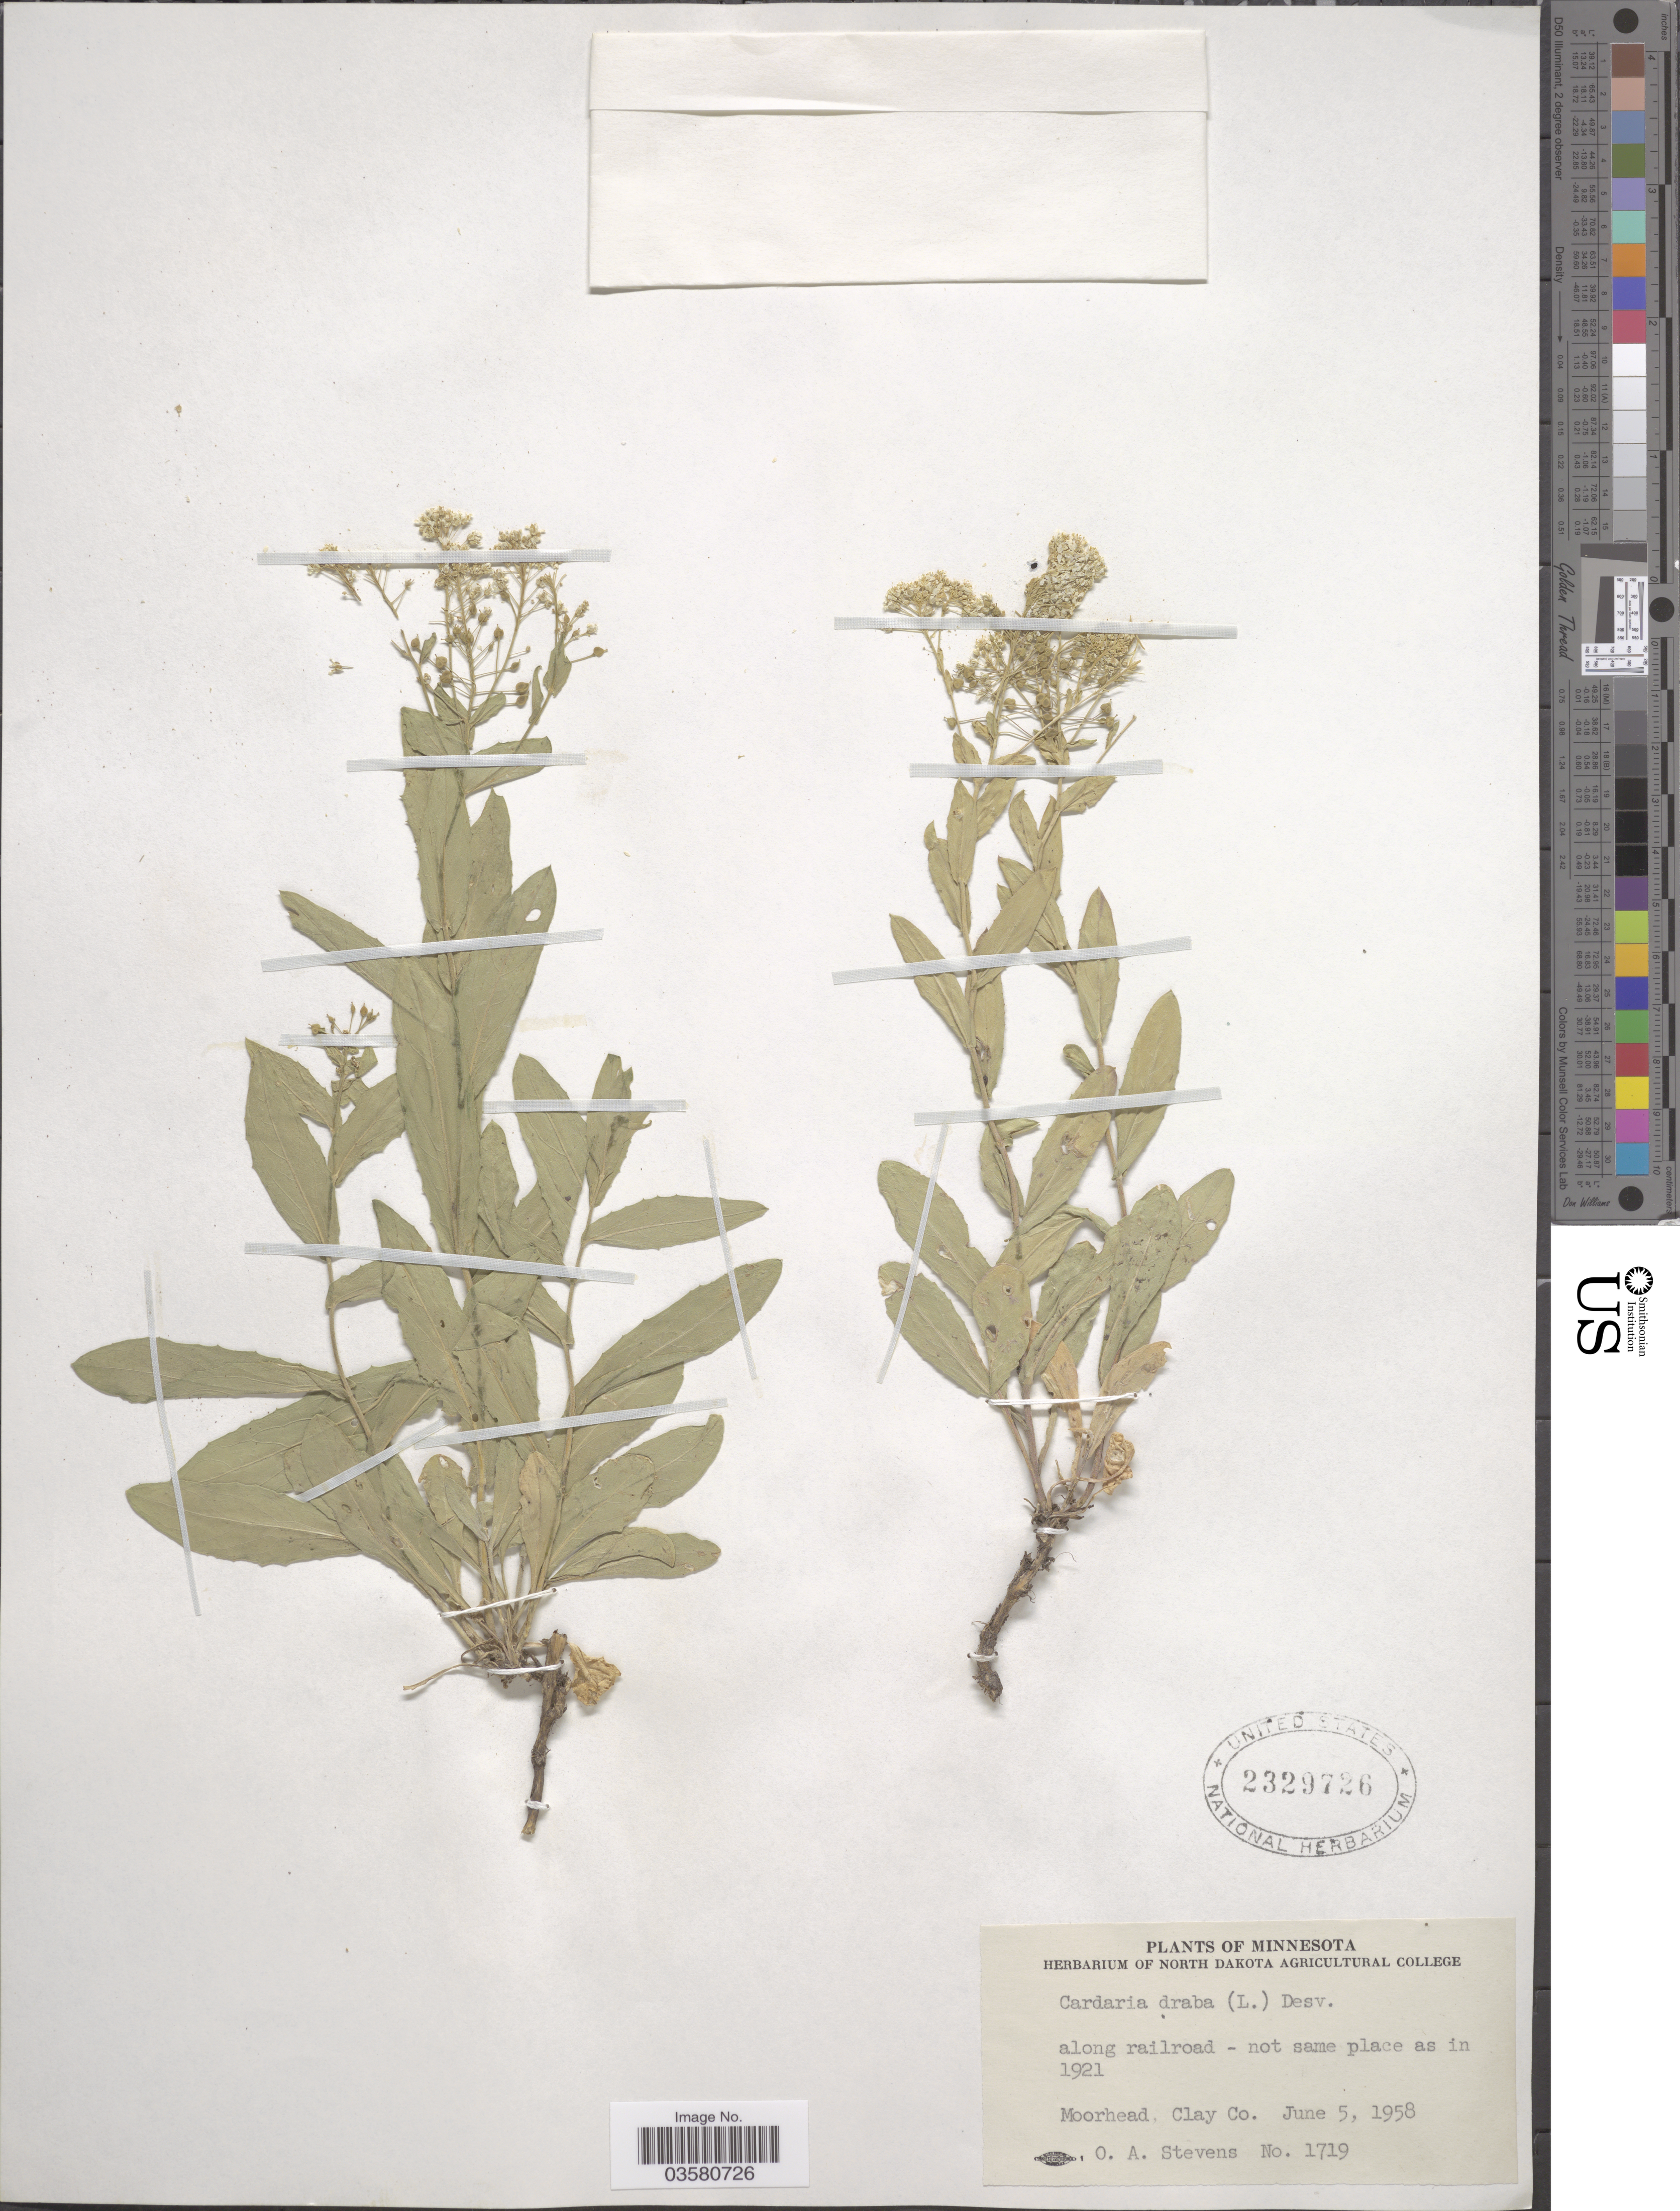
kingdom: Plantae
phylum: Tracheophyta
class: Magnoliopsida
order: Brassicales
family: Brassicaceae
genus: Lepidium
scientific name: Lepidium draba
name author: L.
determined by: Strong, M. T., (US), Smithsonian Institution - National Museum of Natural History (UNITED STATES)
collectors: O. A. Stevens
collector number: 1719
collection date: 1958-06-05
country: United States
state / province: Minnesota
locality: Moorhead, Clay Co.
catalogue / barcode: US 2329726